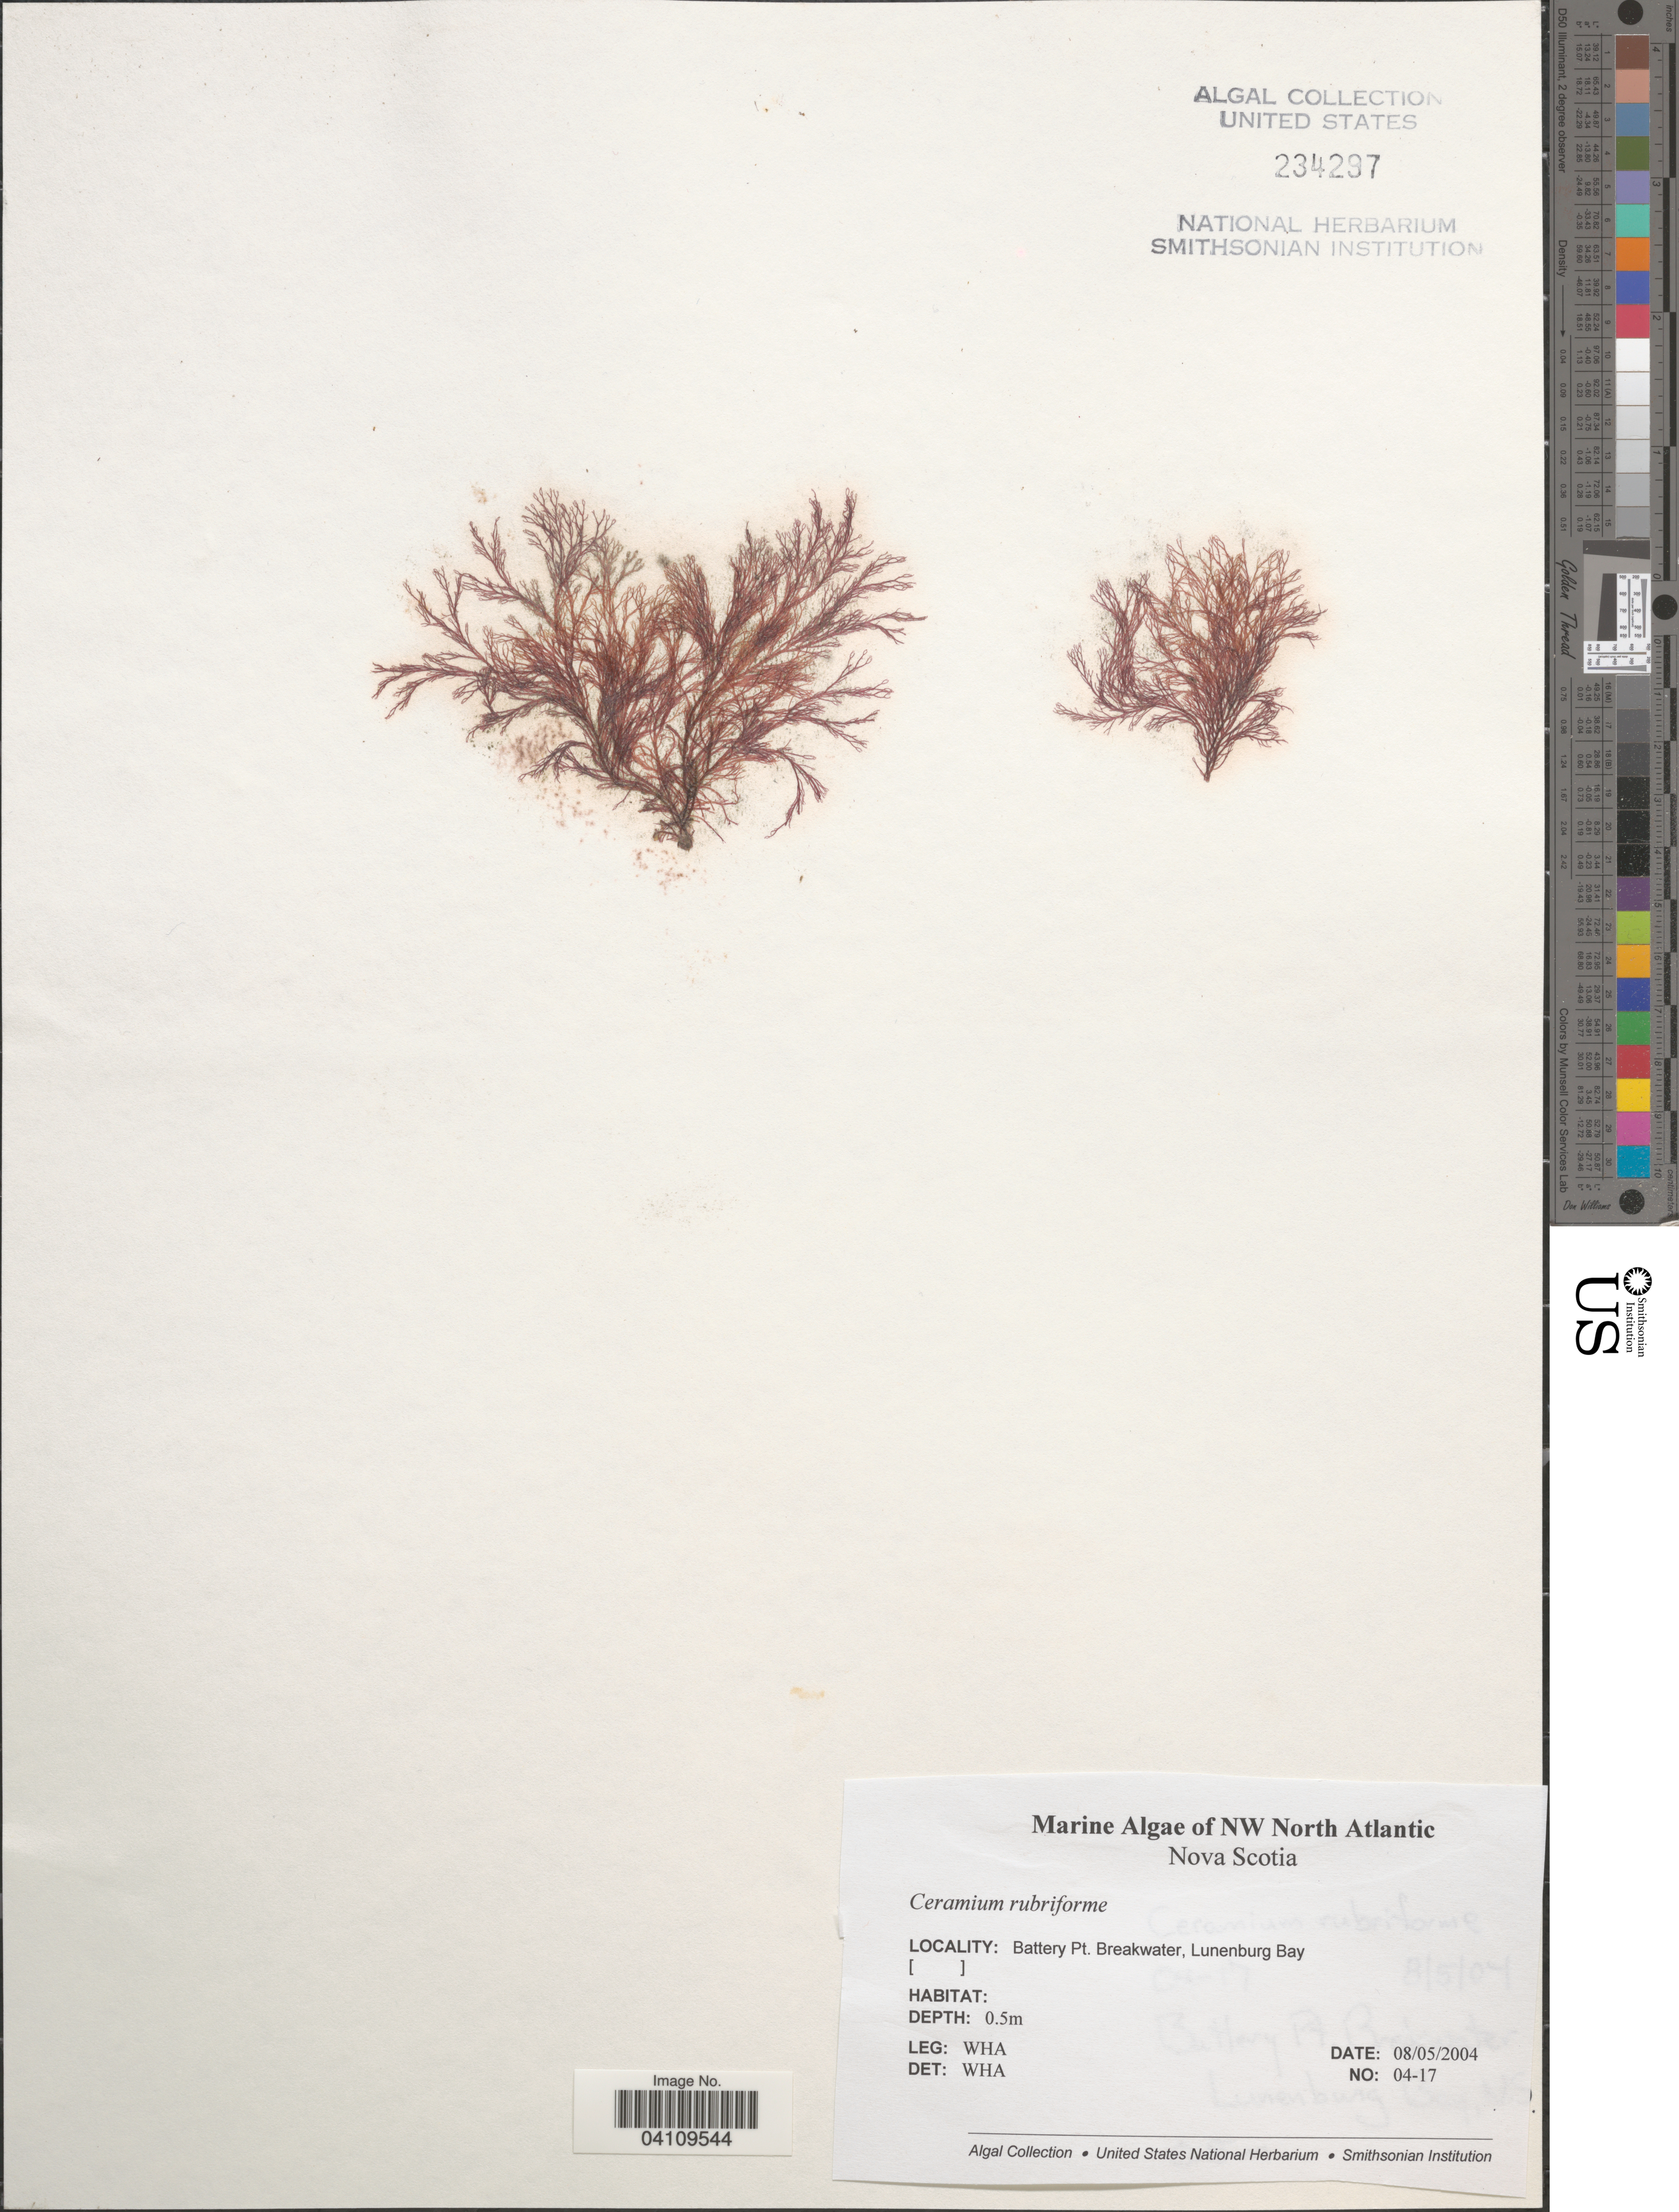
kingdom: Plantae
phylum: Rhodophyta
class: Florideophyceae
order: Ceramiales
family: Ceramiaceae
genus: Ceramium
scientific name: Ceramium arborescens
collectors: W. H. Adey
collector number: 04-17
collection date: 2004-05-08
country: Canada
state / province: Nova Scotia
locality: NW North Atlantic. Battery Pt. Breakwater, Lunenburg Bay.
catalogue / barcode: US 234297